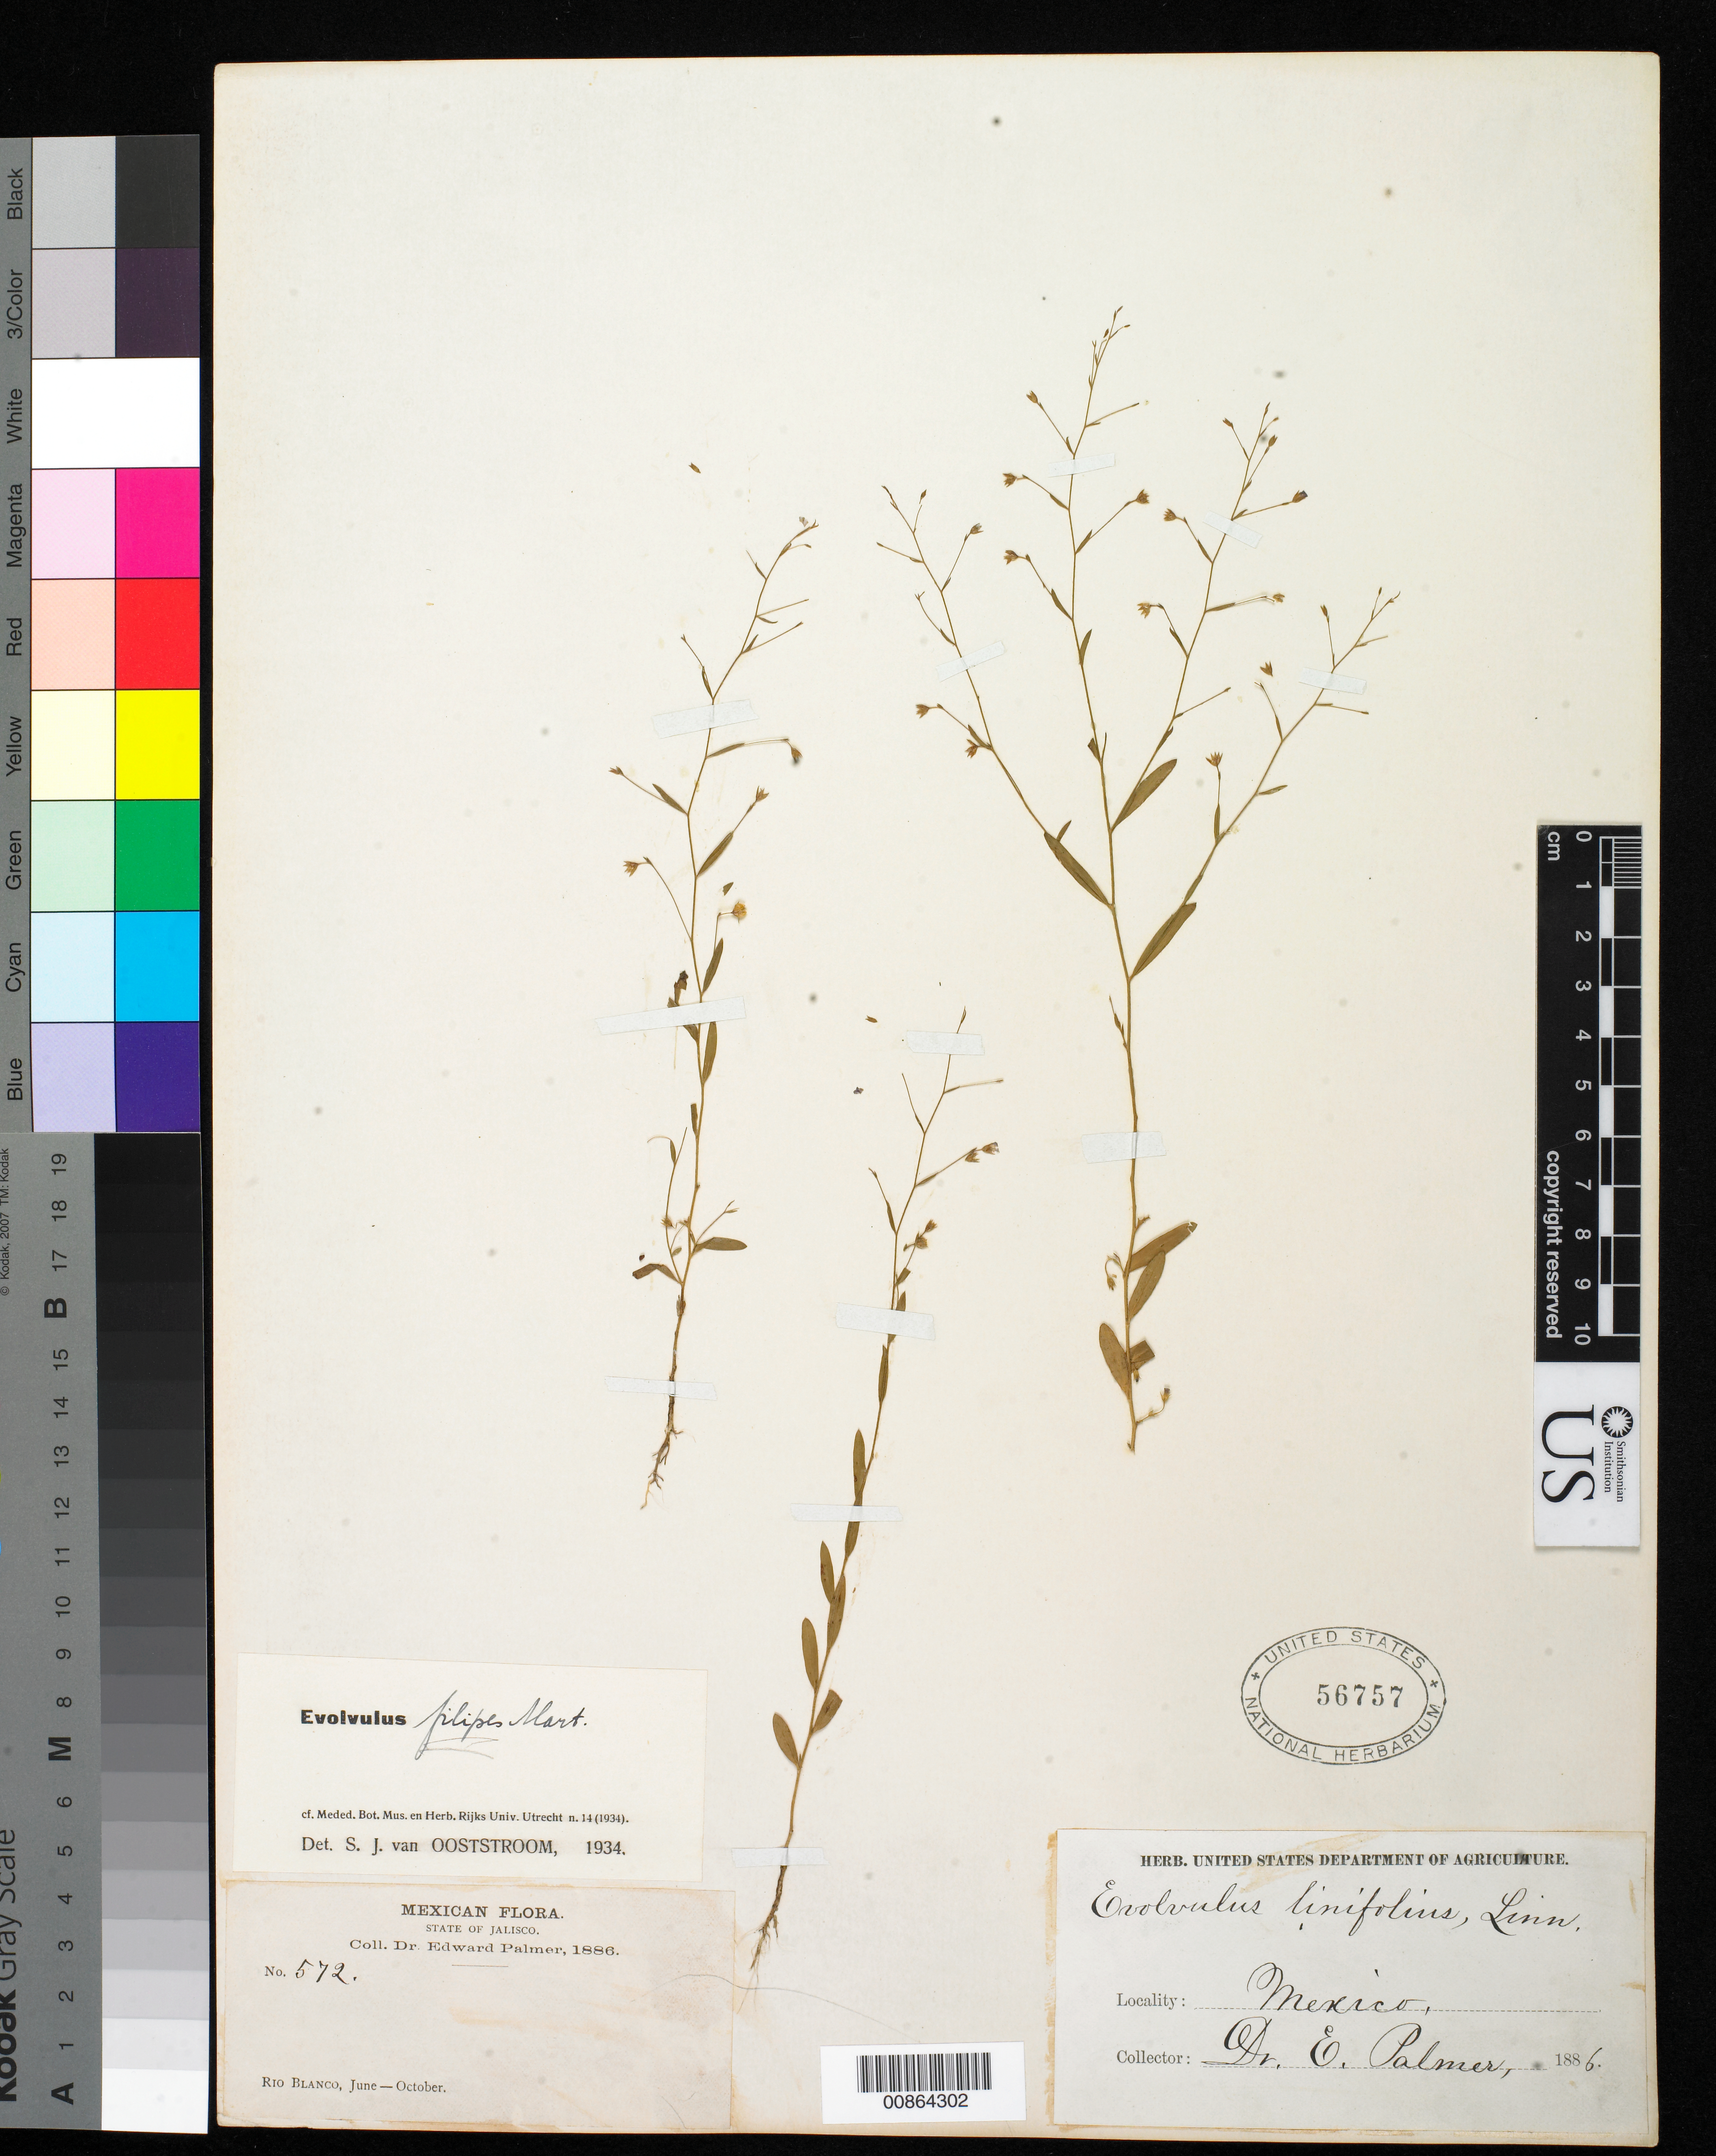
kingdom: Plantae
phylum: Tracheophyta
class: Magnoliopsida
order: Solanales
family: Convolvulaceae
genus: Evolvulus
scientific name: Evolvulus filipes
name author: Mart.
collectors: E. Palmer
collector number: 572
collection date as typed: Jun 1886 to -- Oct 1886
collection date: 1886-06/1886-10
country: Mexico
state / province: Jalisco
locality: Río Blanco, Jalisco.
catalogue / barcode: US 56757